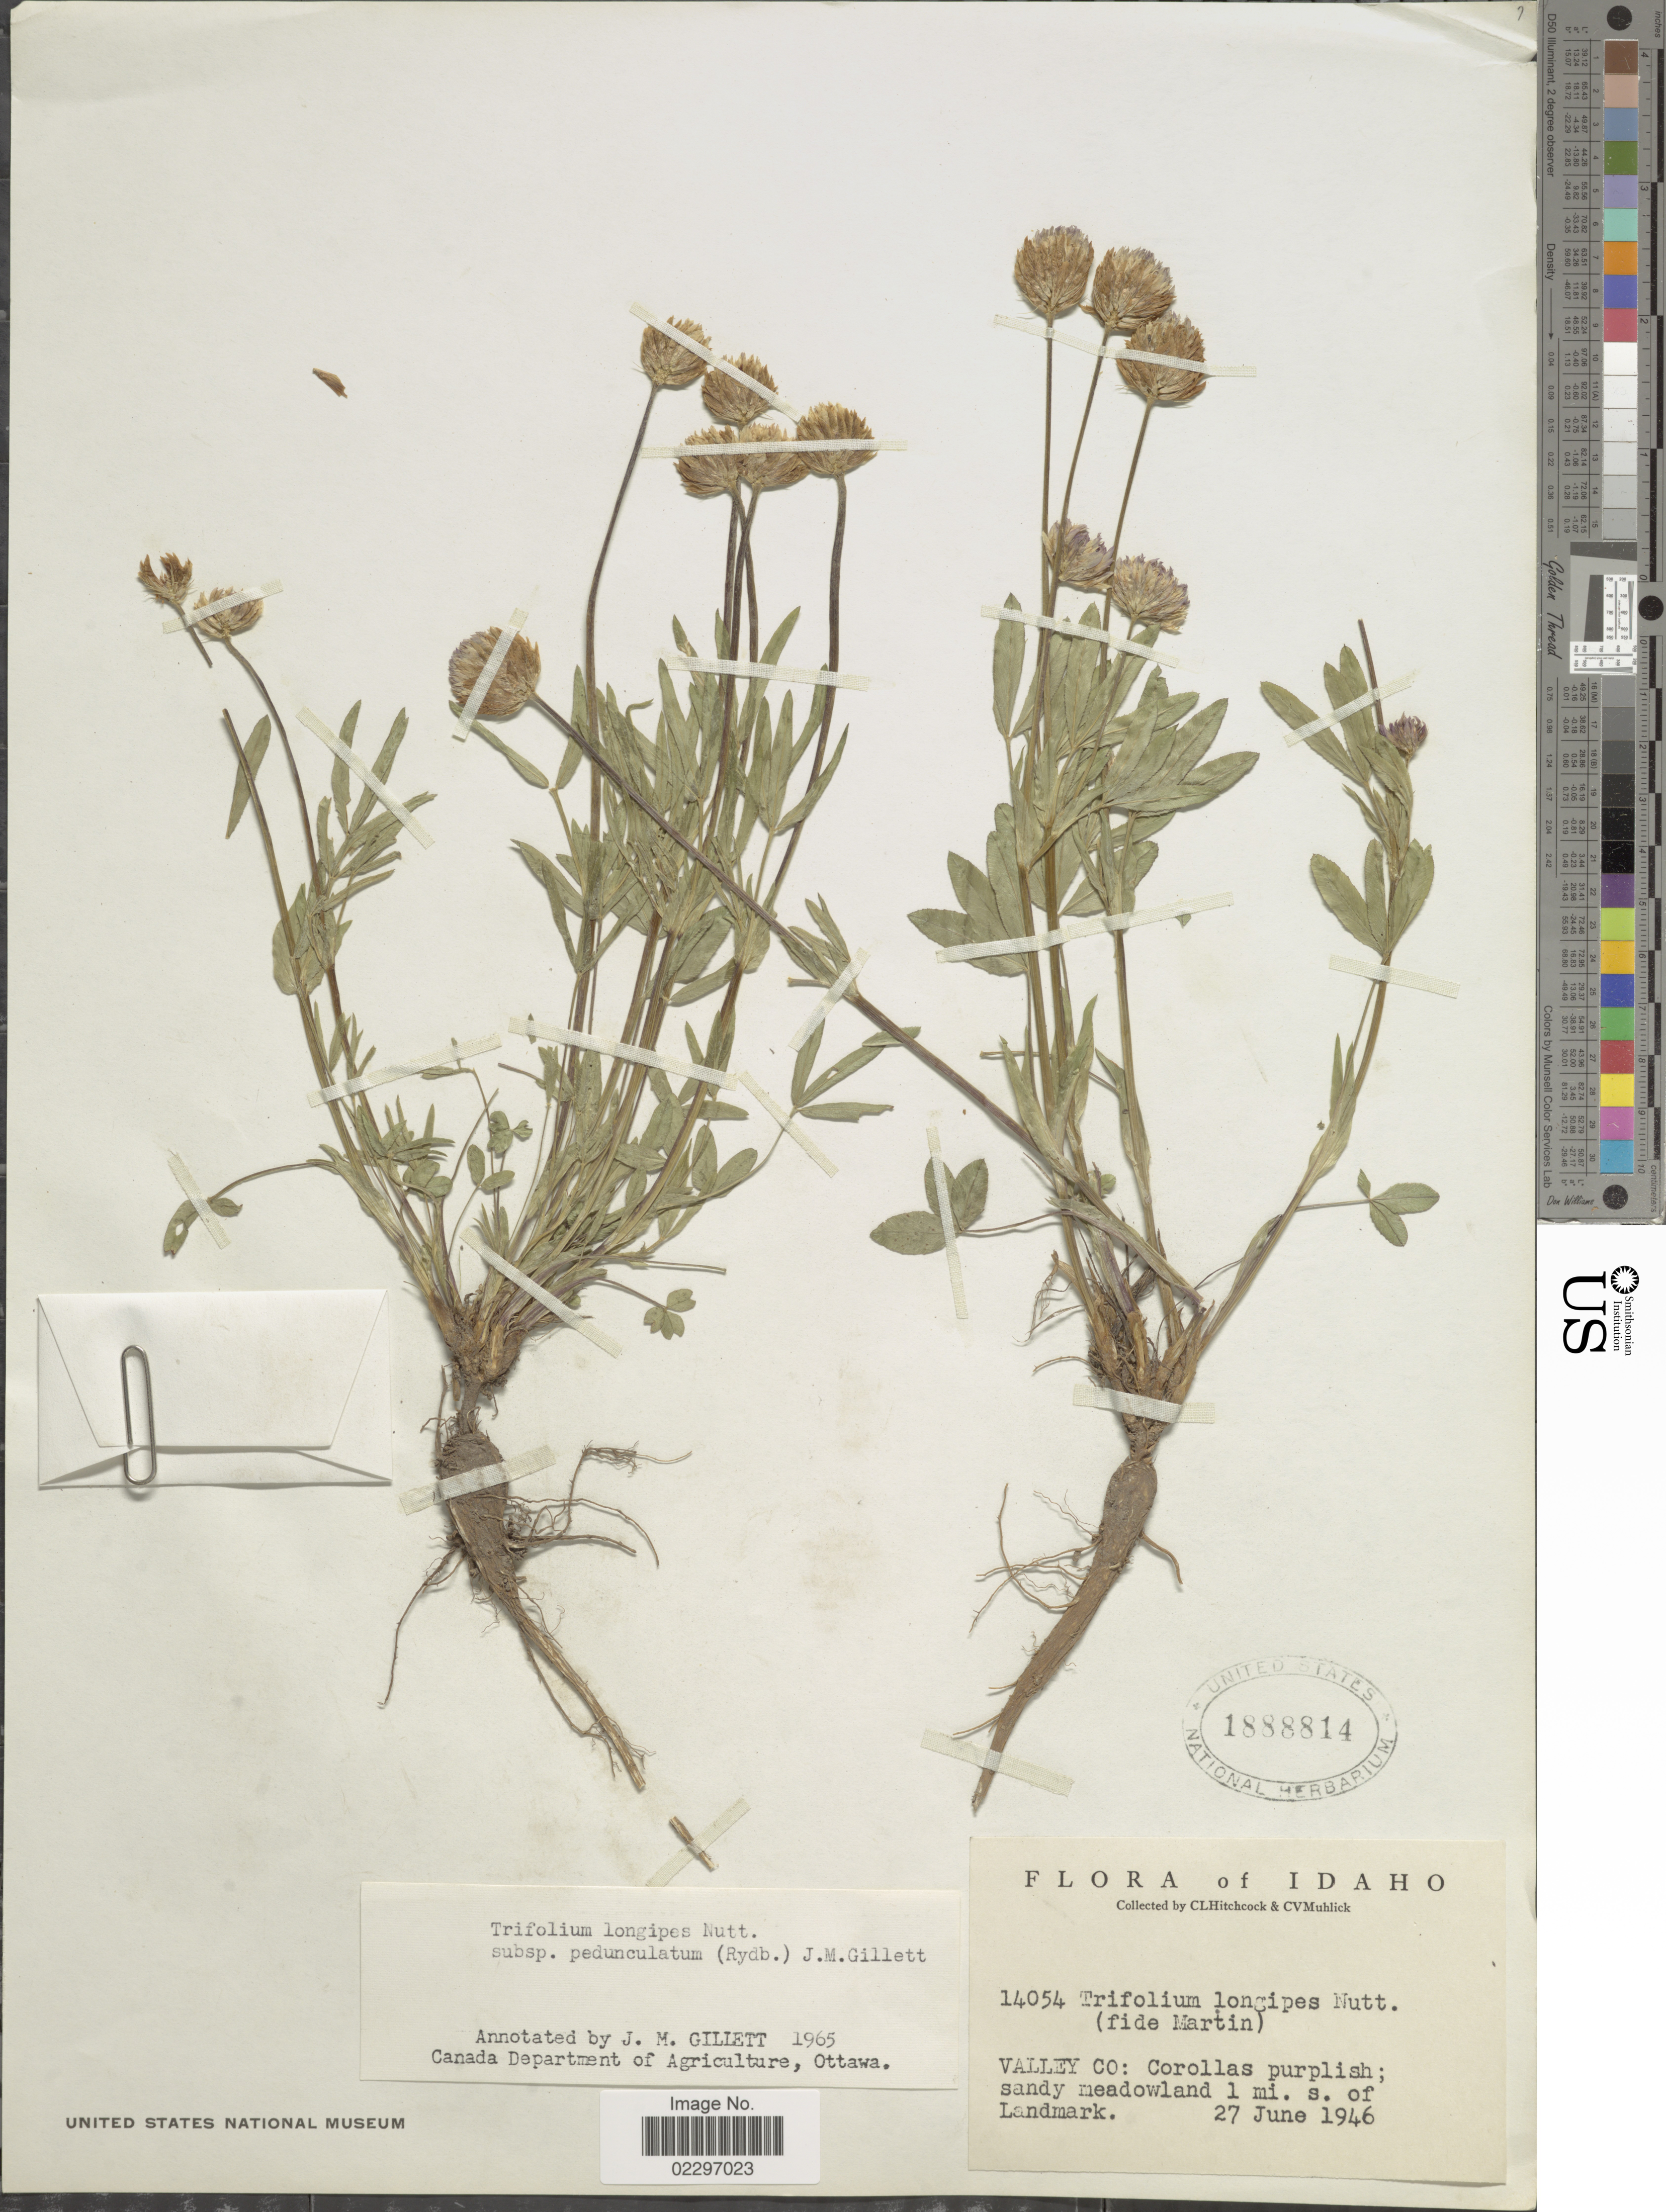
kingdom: Plantae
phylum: Tracheophyta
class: Magnoliopsida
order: Fabales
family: Fabaceae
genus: Trifolium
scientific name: Trifolium longipes subsp. pedunculatum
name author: (Rydb.) J.M. Gillett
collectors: C. L. Hitchcock & C. V. Muhlick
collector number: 14054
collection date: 1946-06-27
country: United States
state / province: Idaho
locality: Valley Co: Corollas purplish; sandy meadowland 1 mi. s. of Landmark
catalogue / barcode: US 1888814